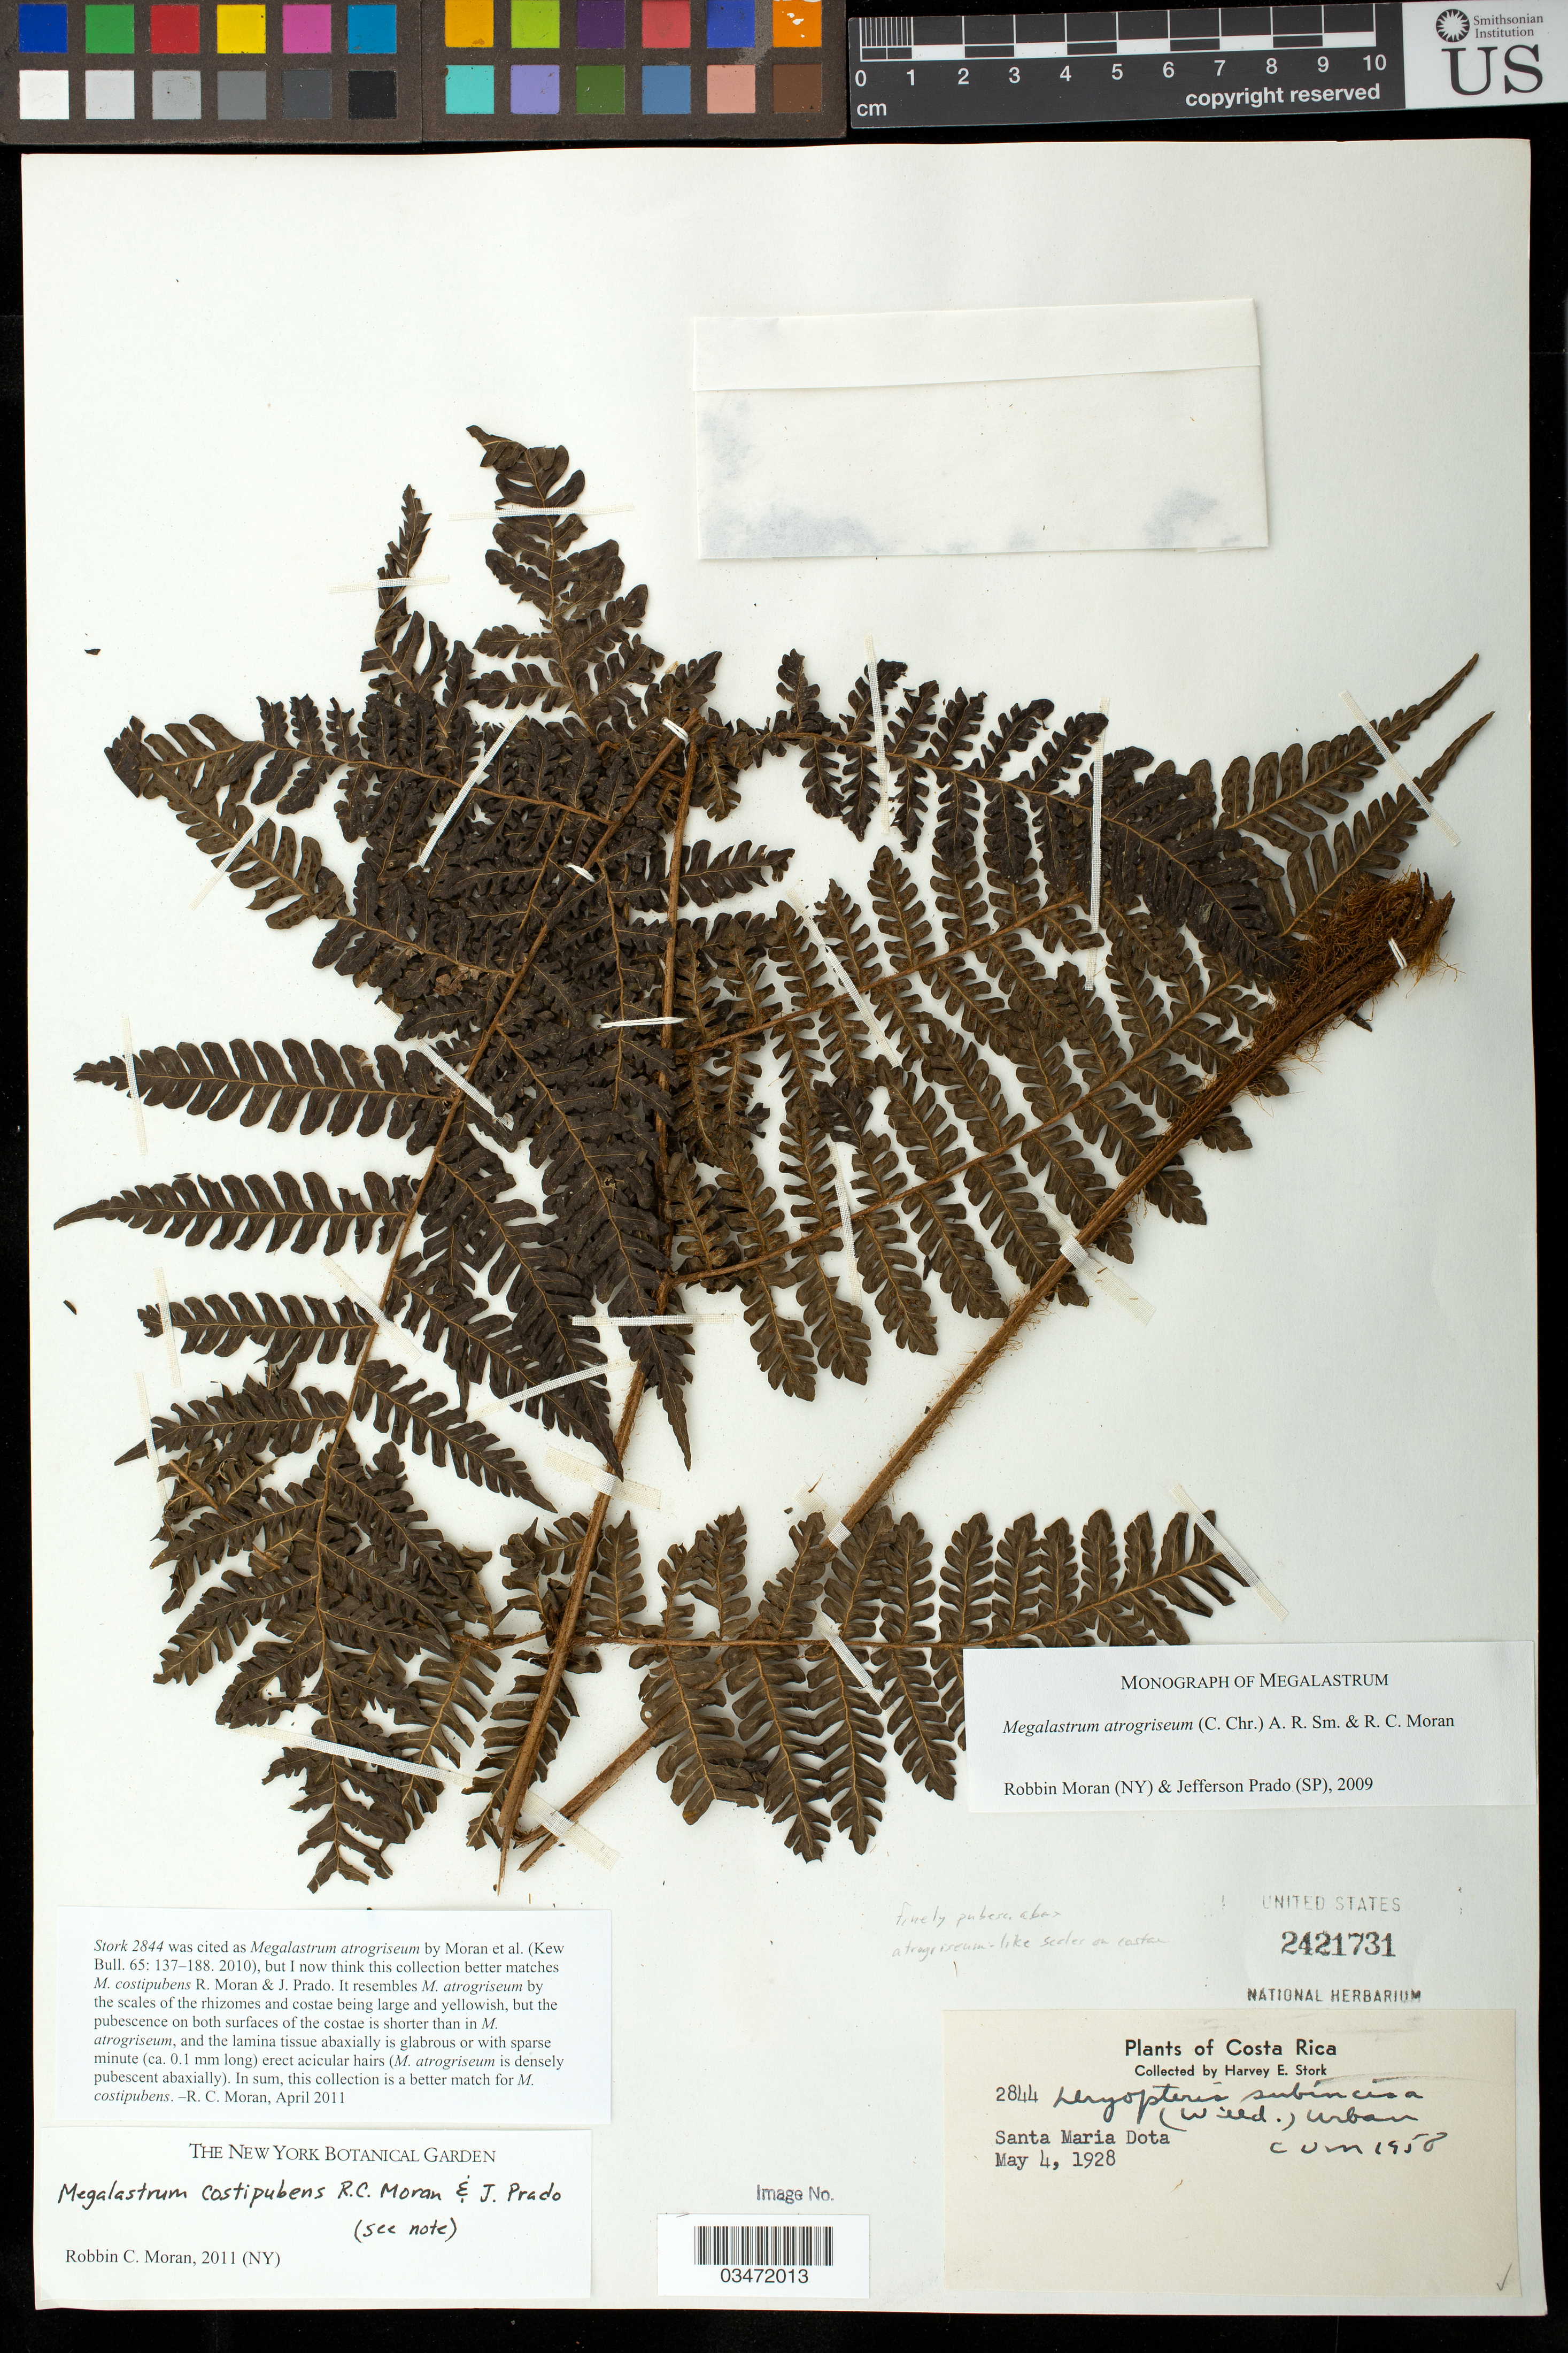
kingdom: Plantae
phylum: Tracheophyta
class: Polypodiopsida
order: Polypodiales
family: Dryopteridaceae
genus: Megalastrum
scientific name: Megalastrum costipubens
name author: R.C. Moran & J. Prado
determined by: Moran, R. C.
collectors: H. E. Stork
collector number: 2844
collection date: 1928-05-04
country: Costa Rica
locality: Santa Maria Dota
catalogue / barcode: US 2421731